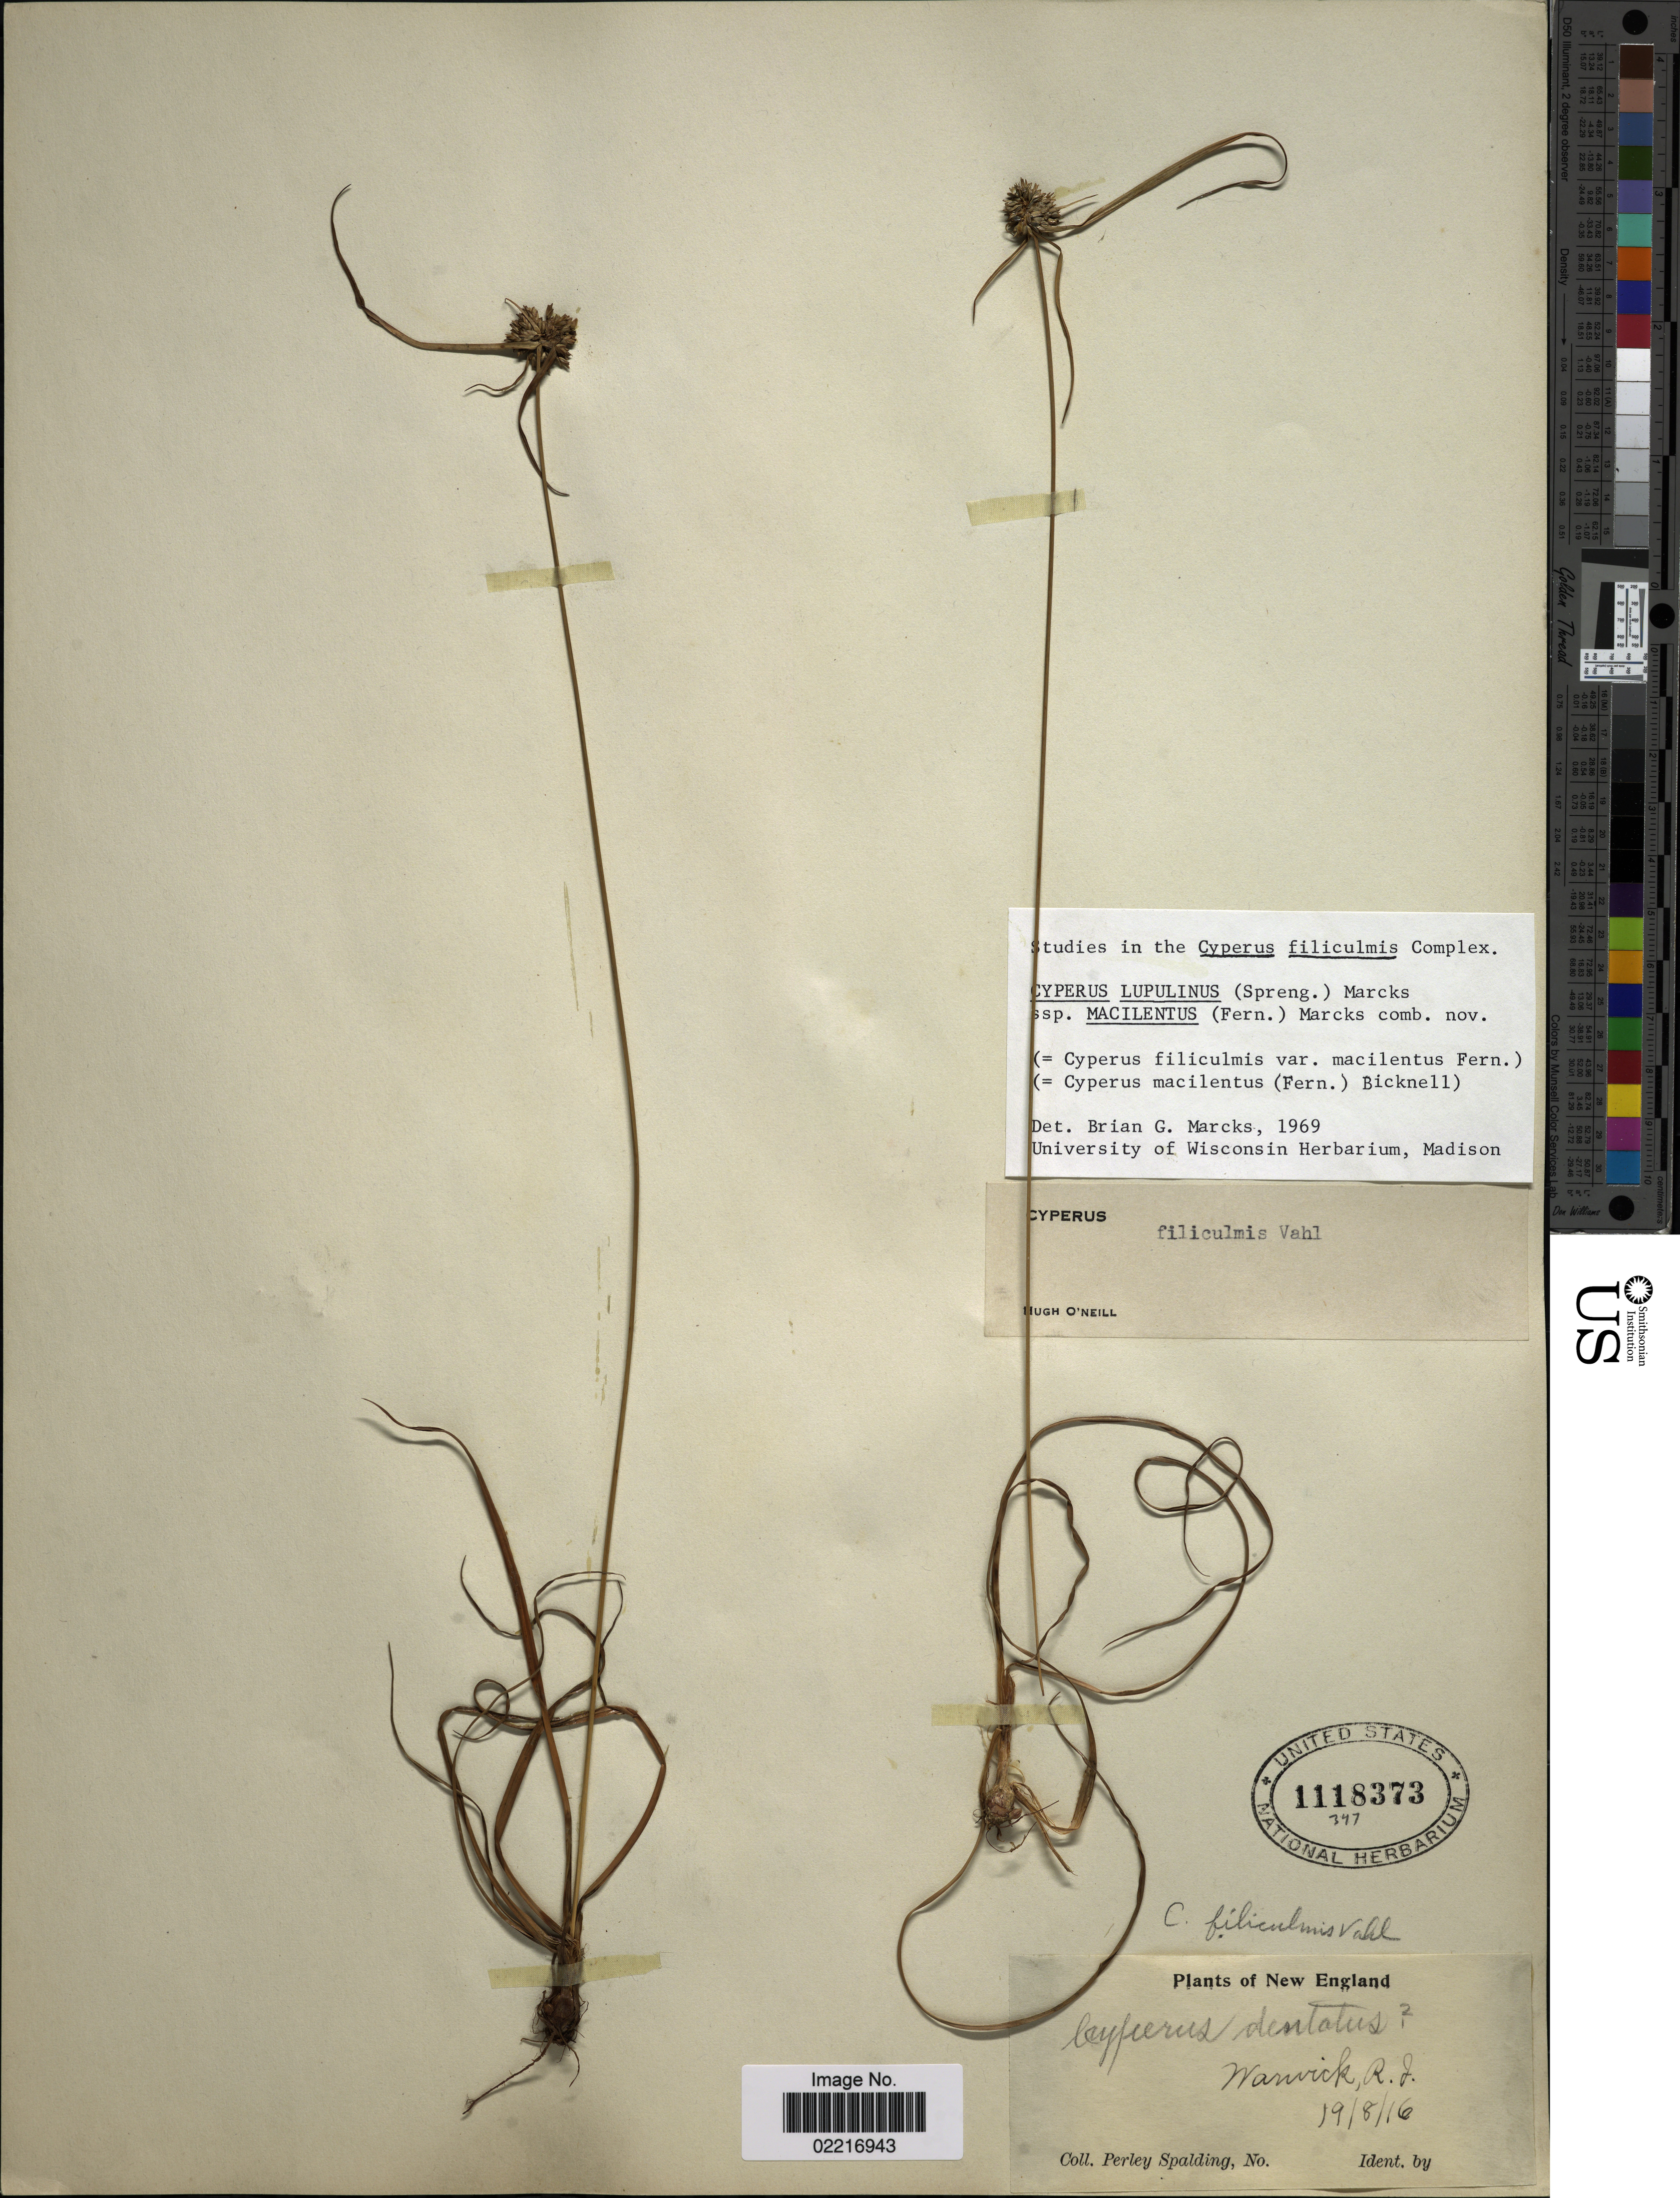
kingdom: Plantae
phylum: Tracheophyta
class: Liliopsida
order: Poales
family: Cyperaceae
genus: Cyperus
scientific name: Cyperus lupulinus subsp. macilentus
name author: (Fernald) Marcks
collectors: P. Spalding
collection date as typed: Transcribed d/m/y: 19/8/16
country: United States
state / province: Rhode Island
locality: New England, Warwick, R. I.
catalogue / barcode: US 1118373